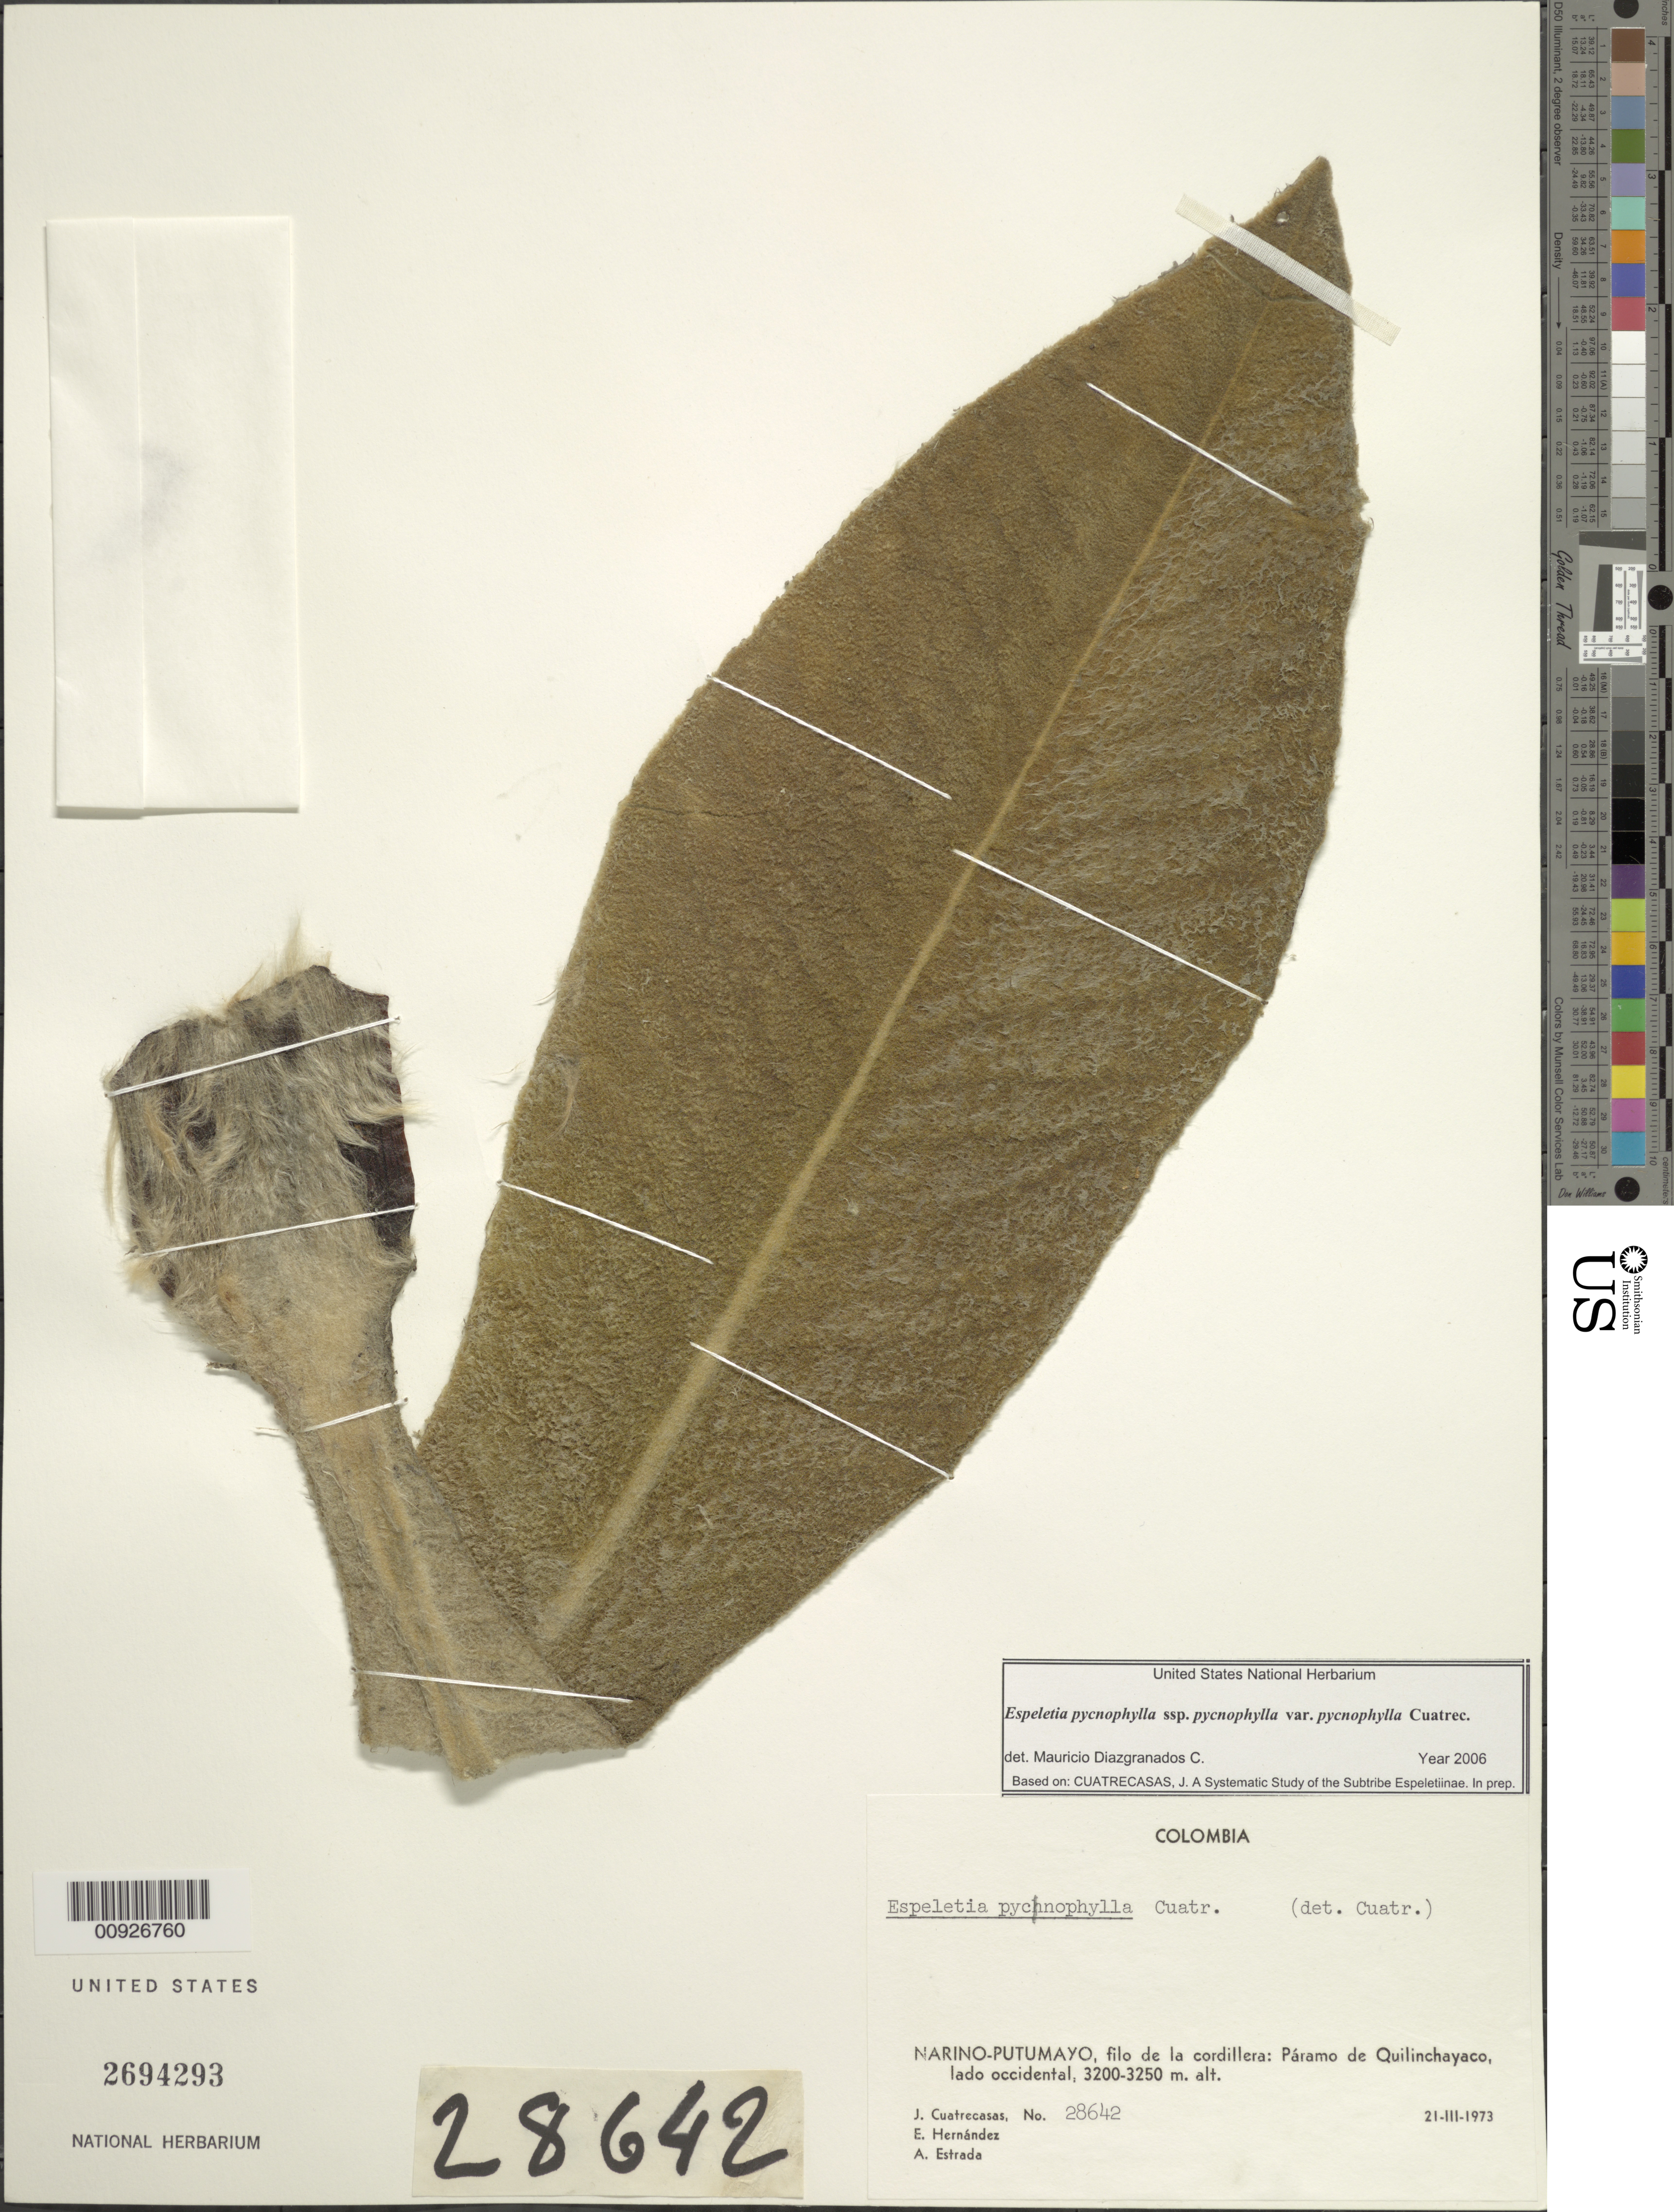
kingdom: Plantae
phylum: Tracheophyta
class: Magnoliopsida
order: Asterales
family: Asteraceae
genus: Espeletia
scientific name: Espeletia pycnophylla var. pycnophylla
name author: Cuatrec.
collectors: J. Cuatrecasas, E. Hernández & A. Estrada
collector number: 28642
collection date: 1973-03-21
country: Colombia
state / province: Putumayo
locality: P. de Quilinchayaco. Filo de La Cordillera, Páramo de Quilinchayaco, Lado Occidental.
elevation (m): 3200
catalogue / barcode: US 2694293